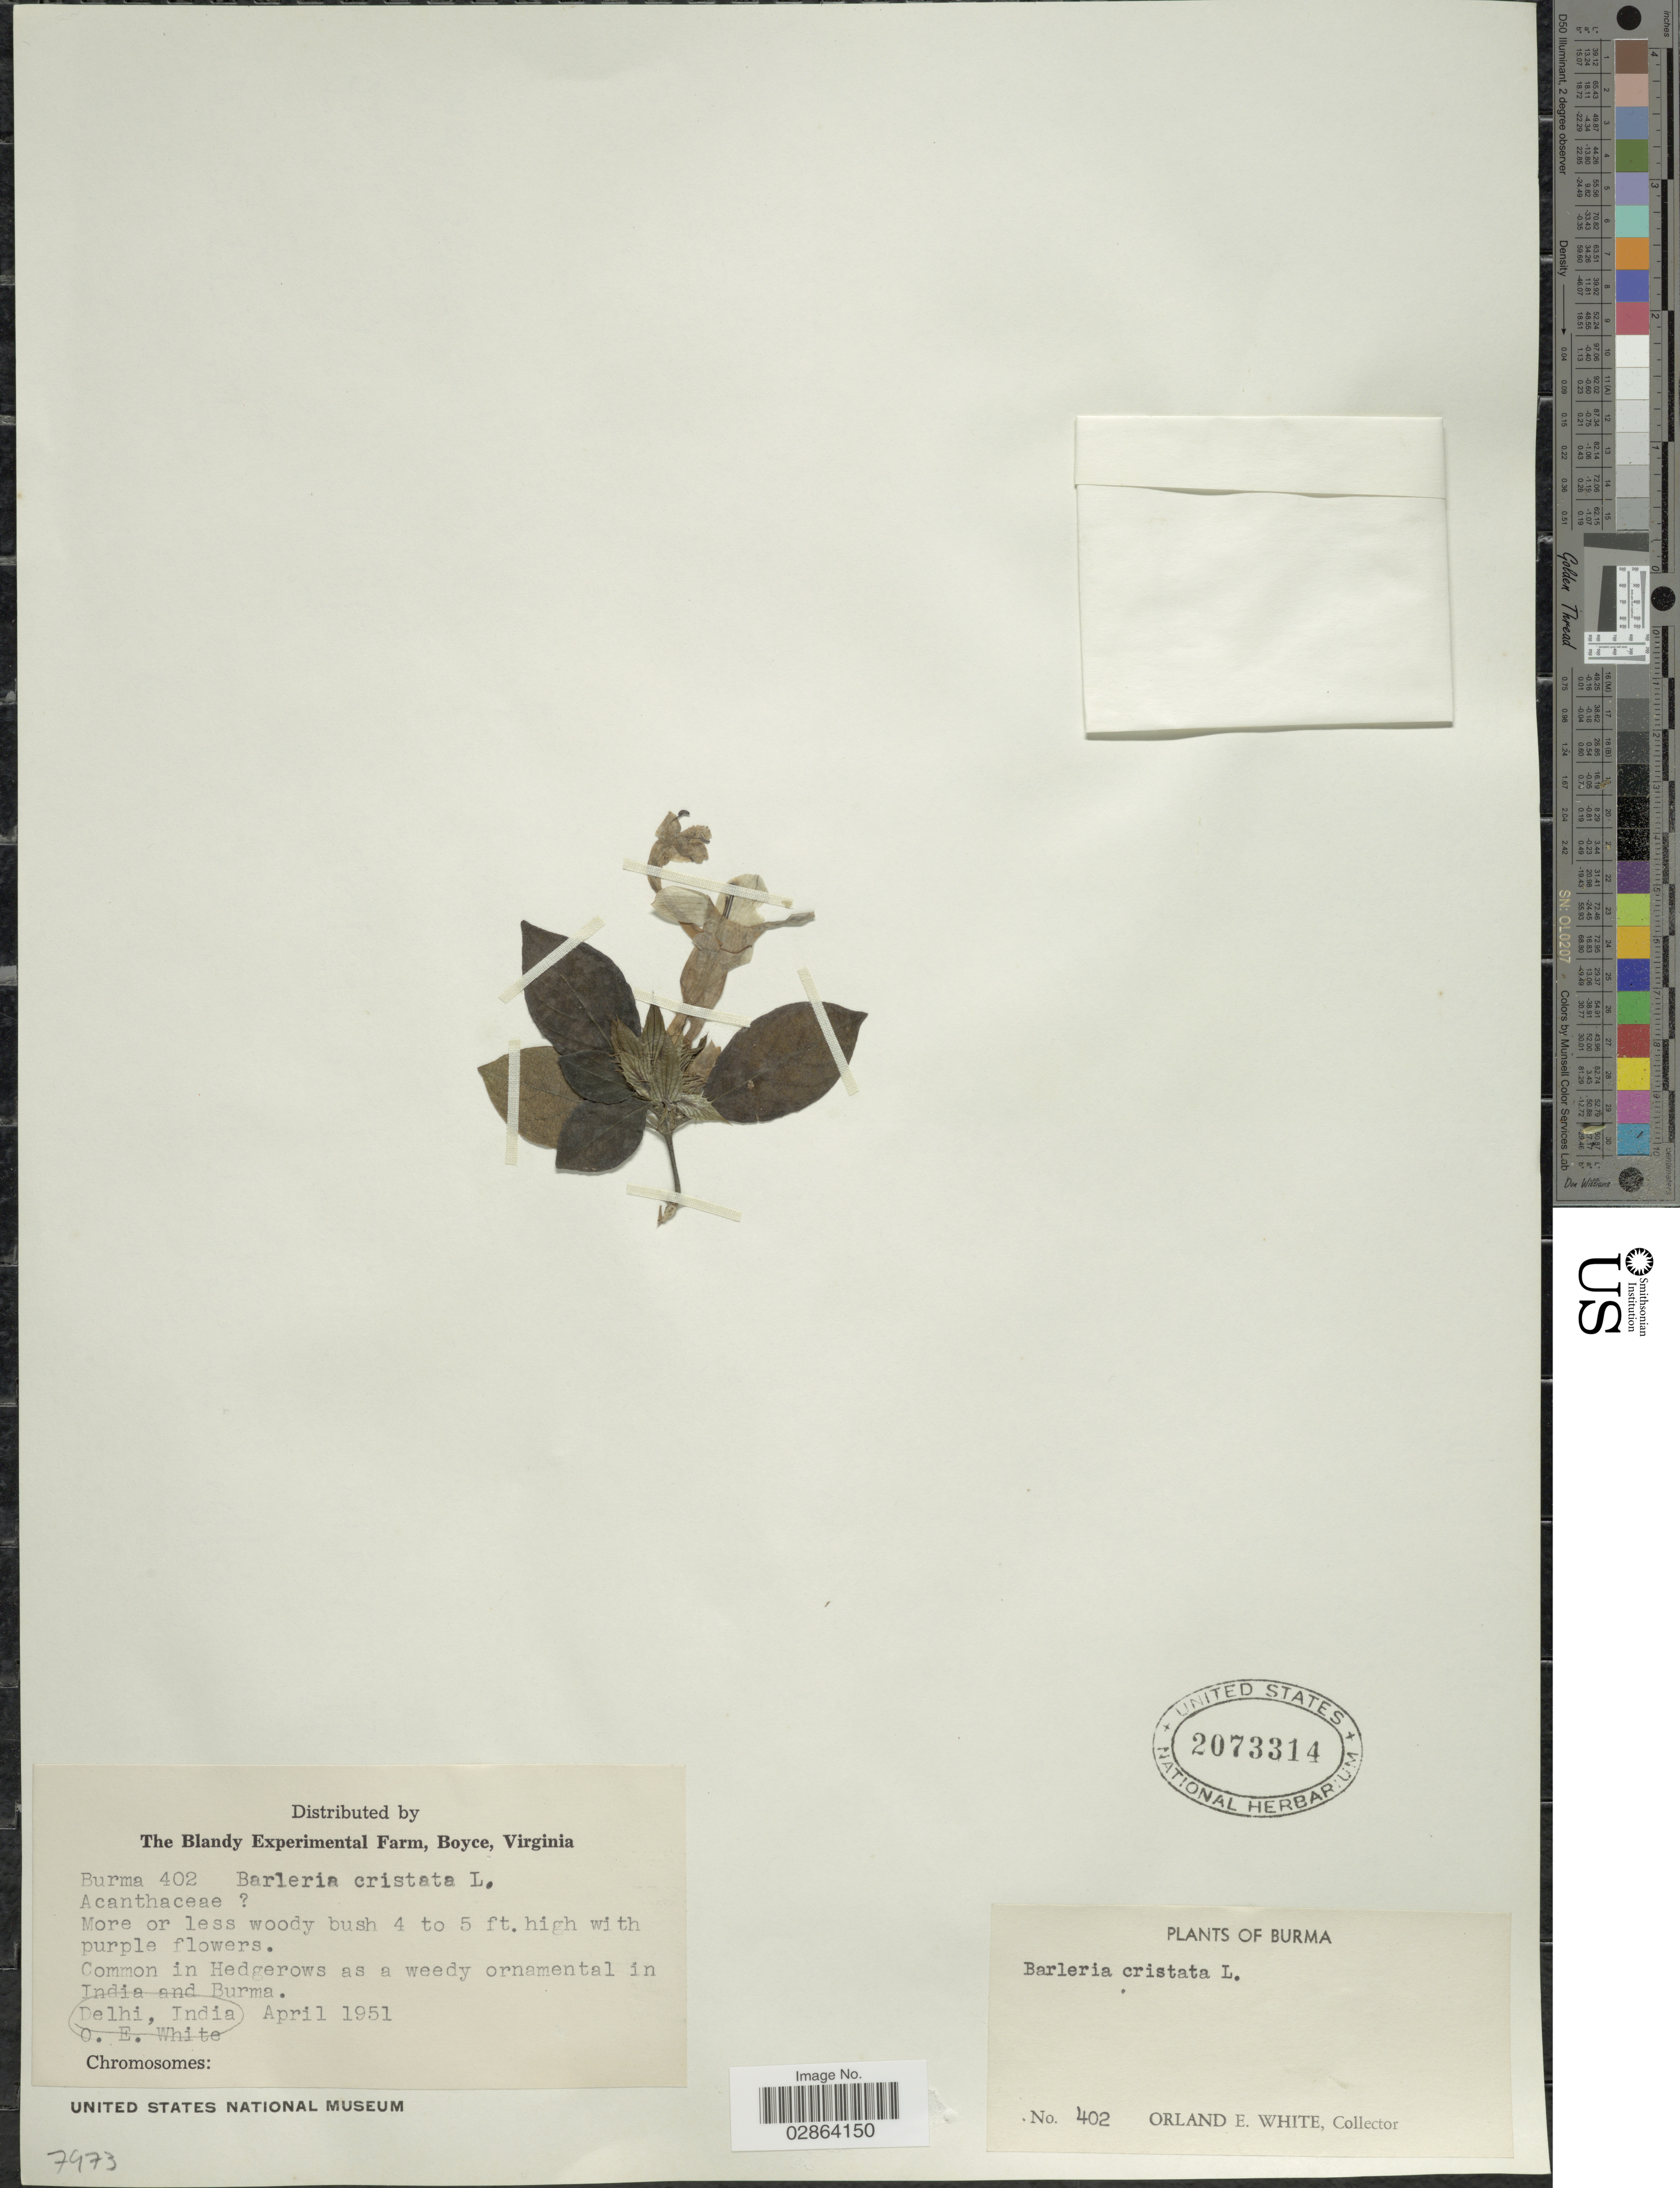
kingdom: Plantae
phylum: Tracheophyta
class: Magnoliopsida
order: Lamiales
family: Acanthaceae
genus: Barleria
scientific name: Barleria cristata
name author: L.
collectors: O. E. White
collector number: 402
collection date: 1951-04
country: India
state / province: Delhi, Capital Territory of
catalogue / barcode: US 2073314